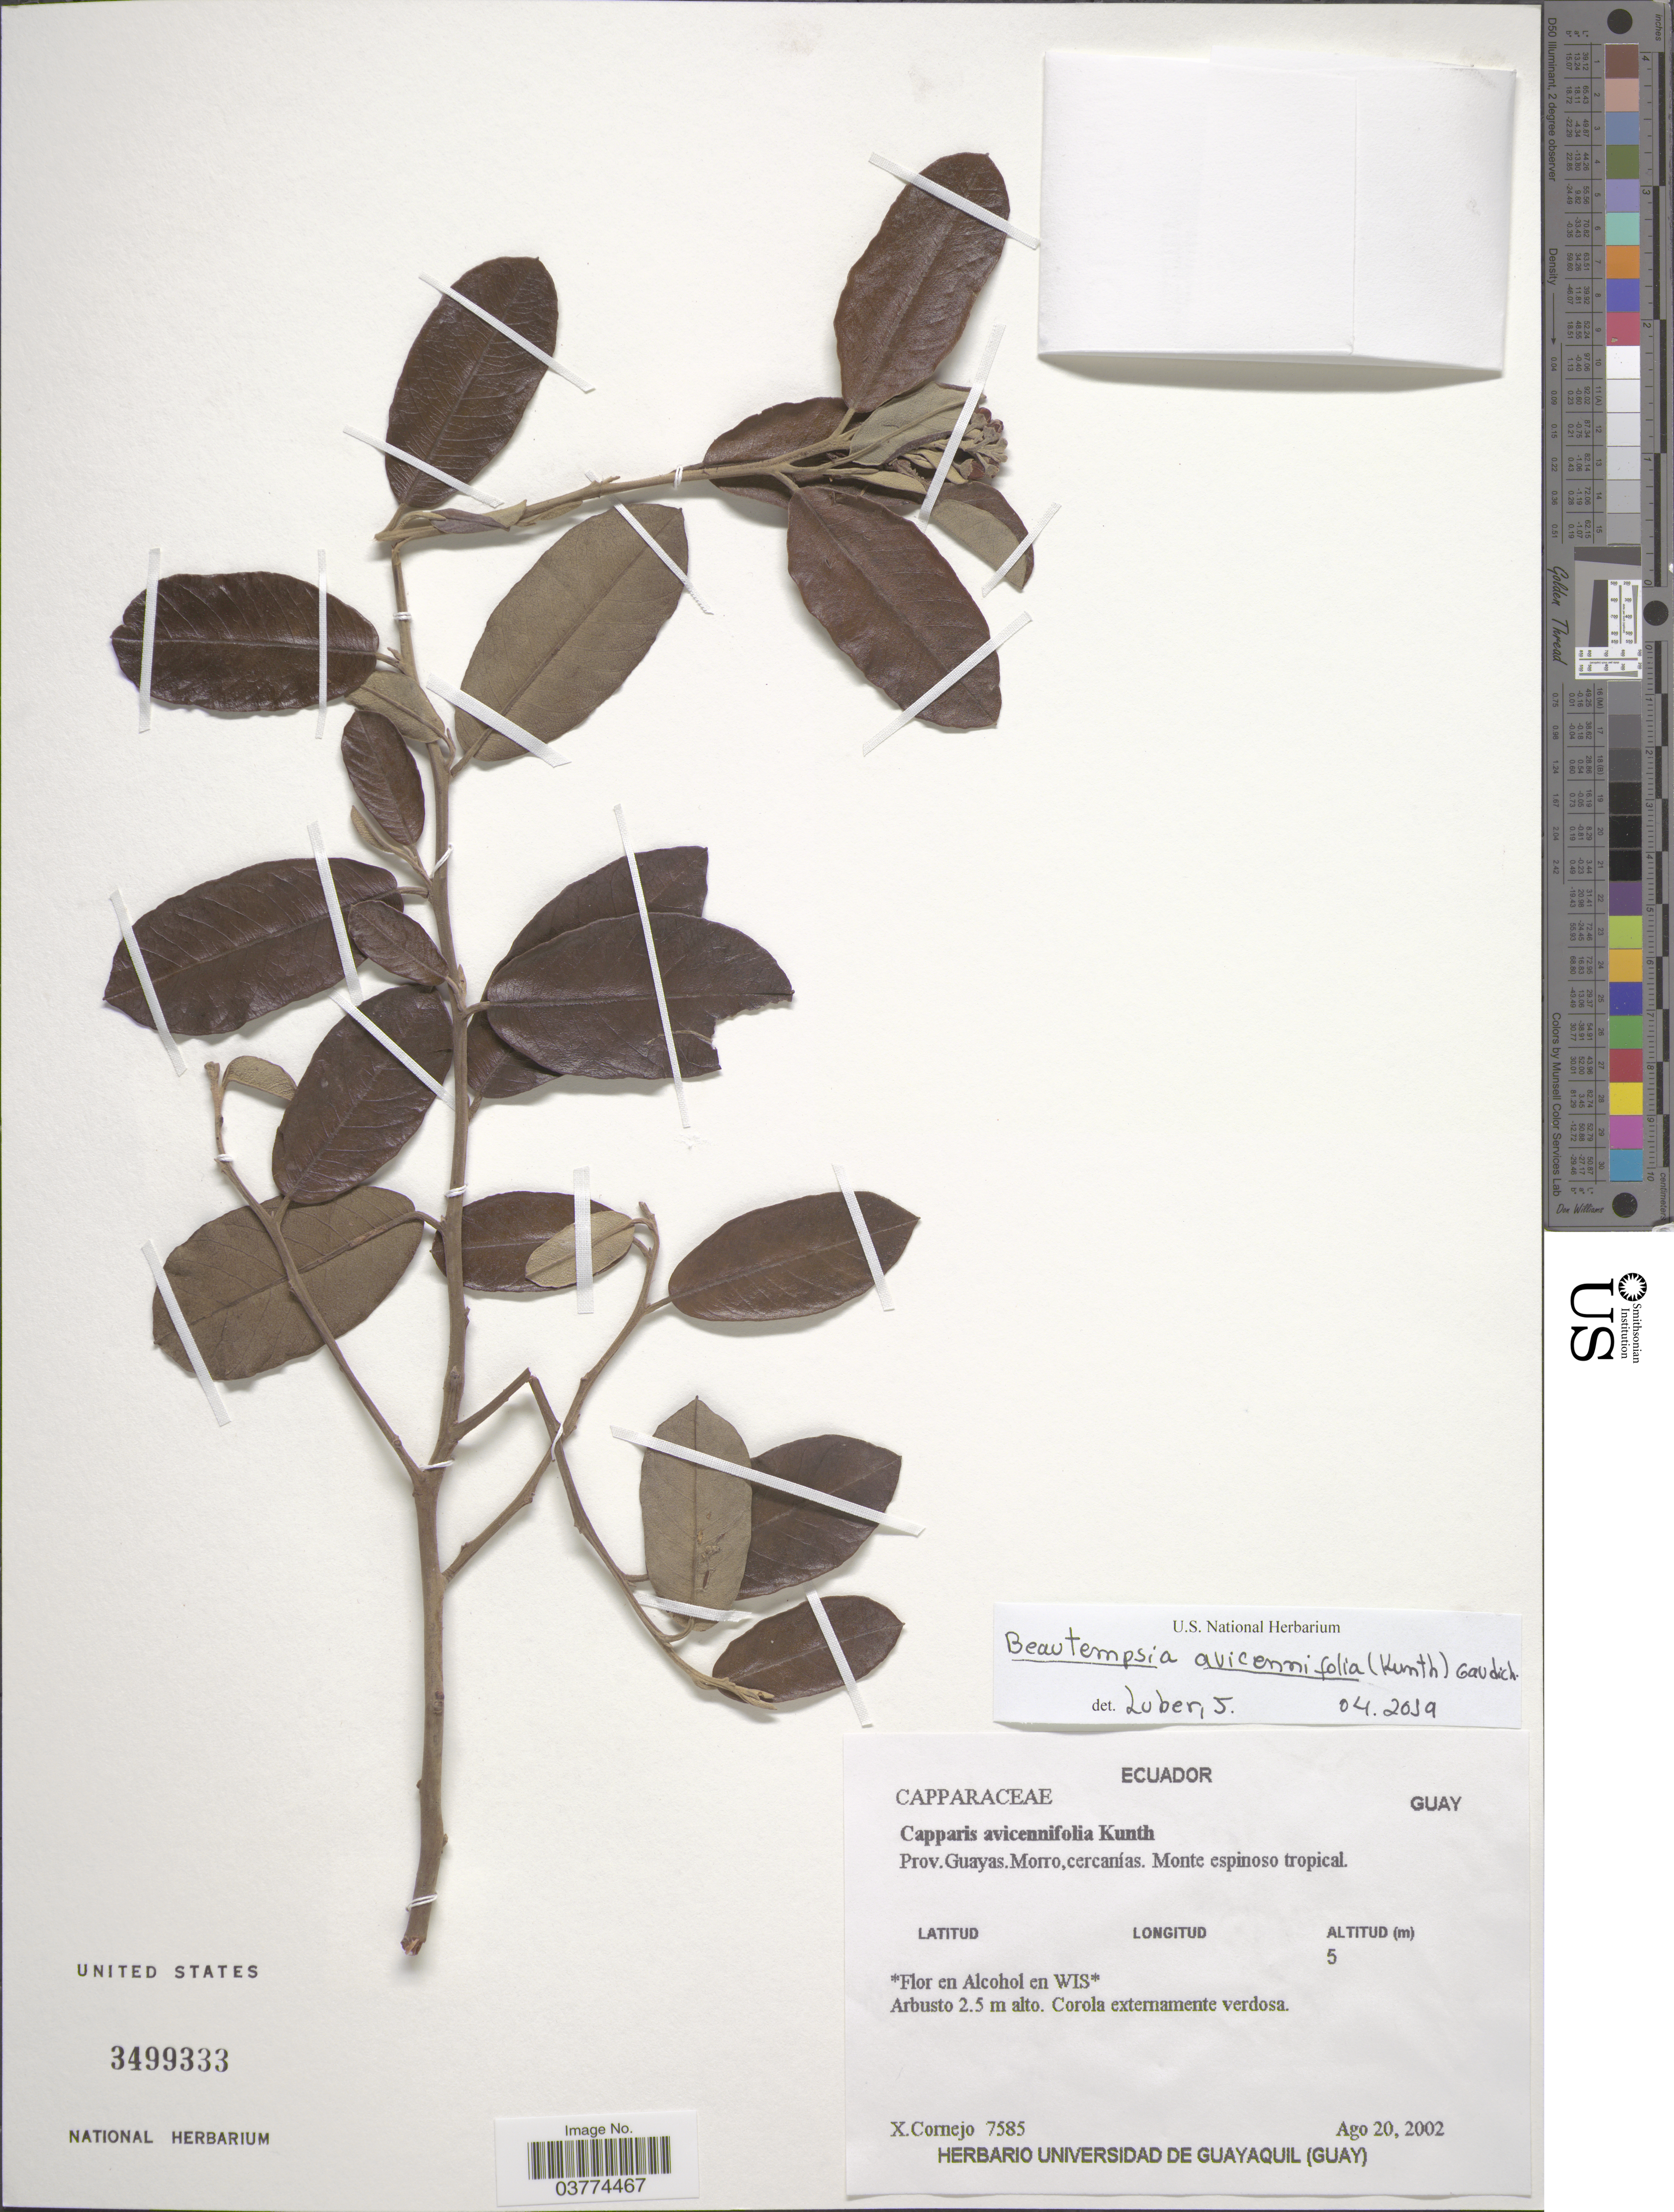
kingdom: Plantae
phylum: Tracheophyta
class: Magnoliopsida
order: Brassicales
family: Capparaceae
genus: Beautempsia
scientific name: Beautempsia avicenniifolia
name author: (Kunth) Gaudich.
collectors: X. F. Cornejo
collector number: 7585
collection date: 2002-08-20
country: Ecuador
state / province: Guayas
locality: Morro, cercanías. Monte espinoso tropical.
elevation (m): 5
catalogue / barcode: US 3499333